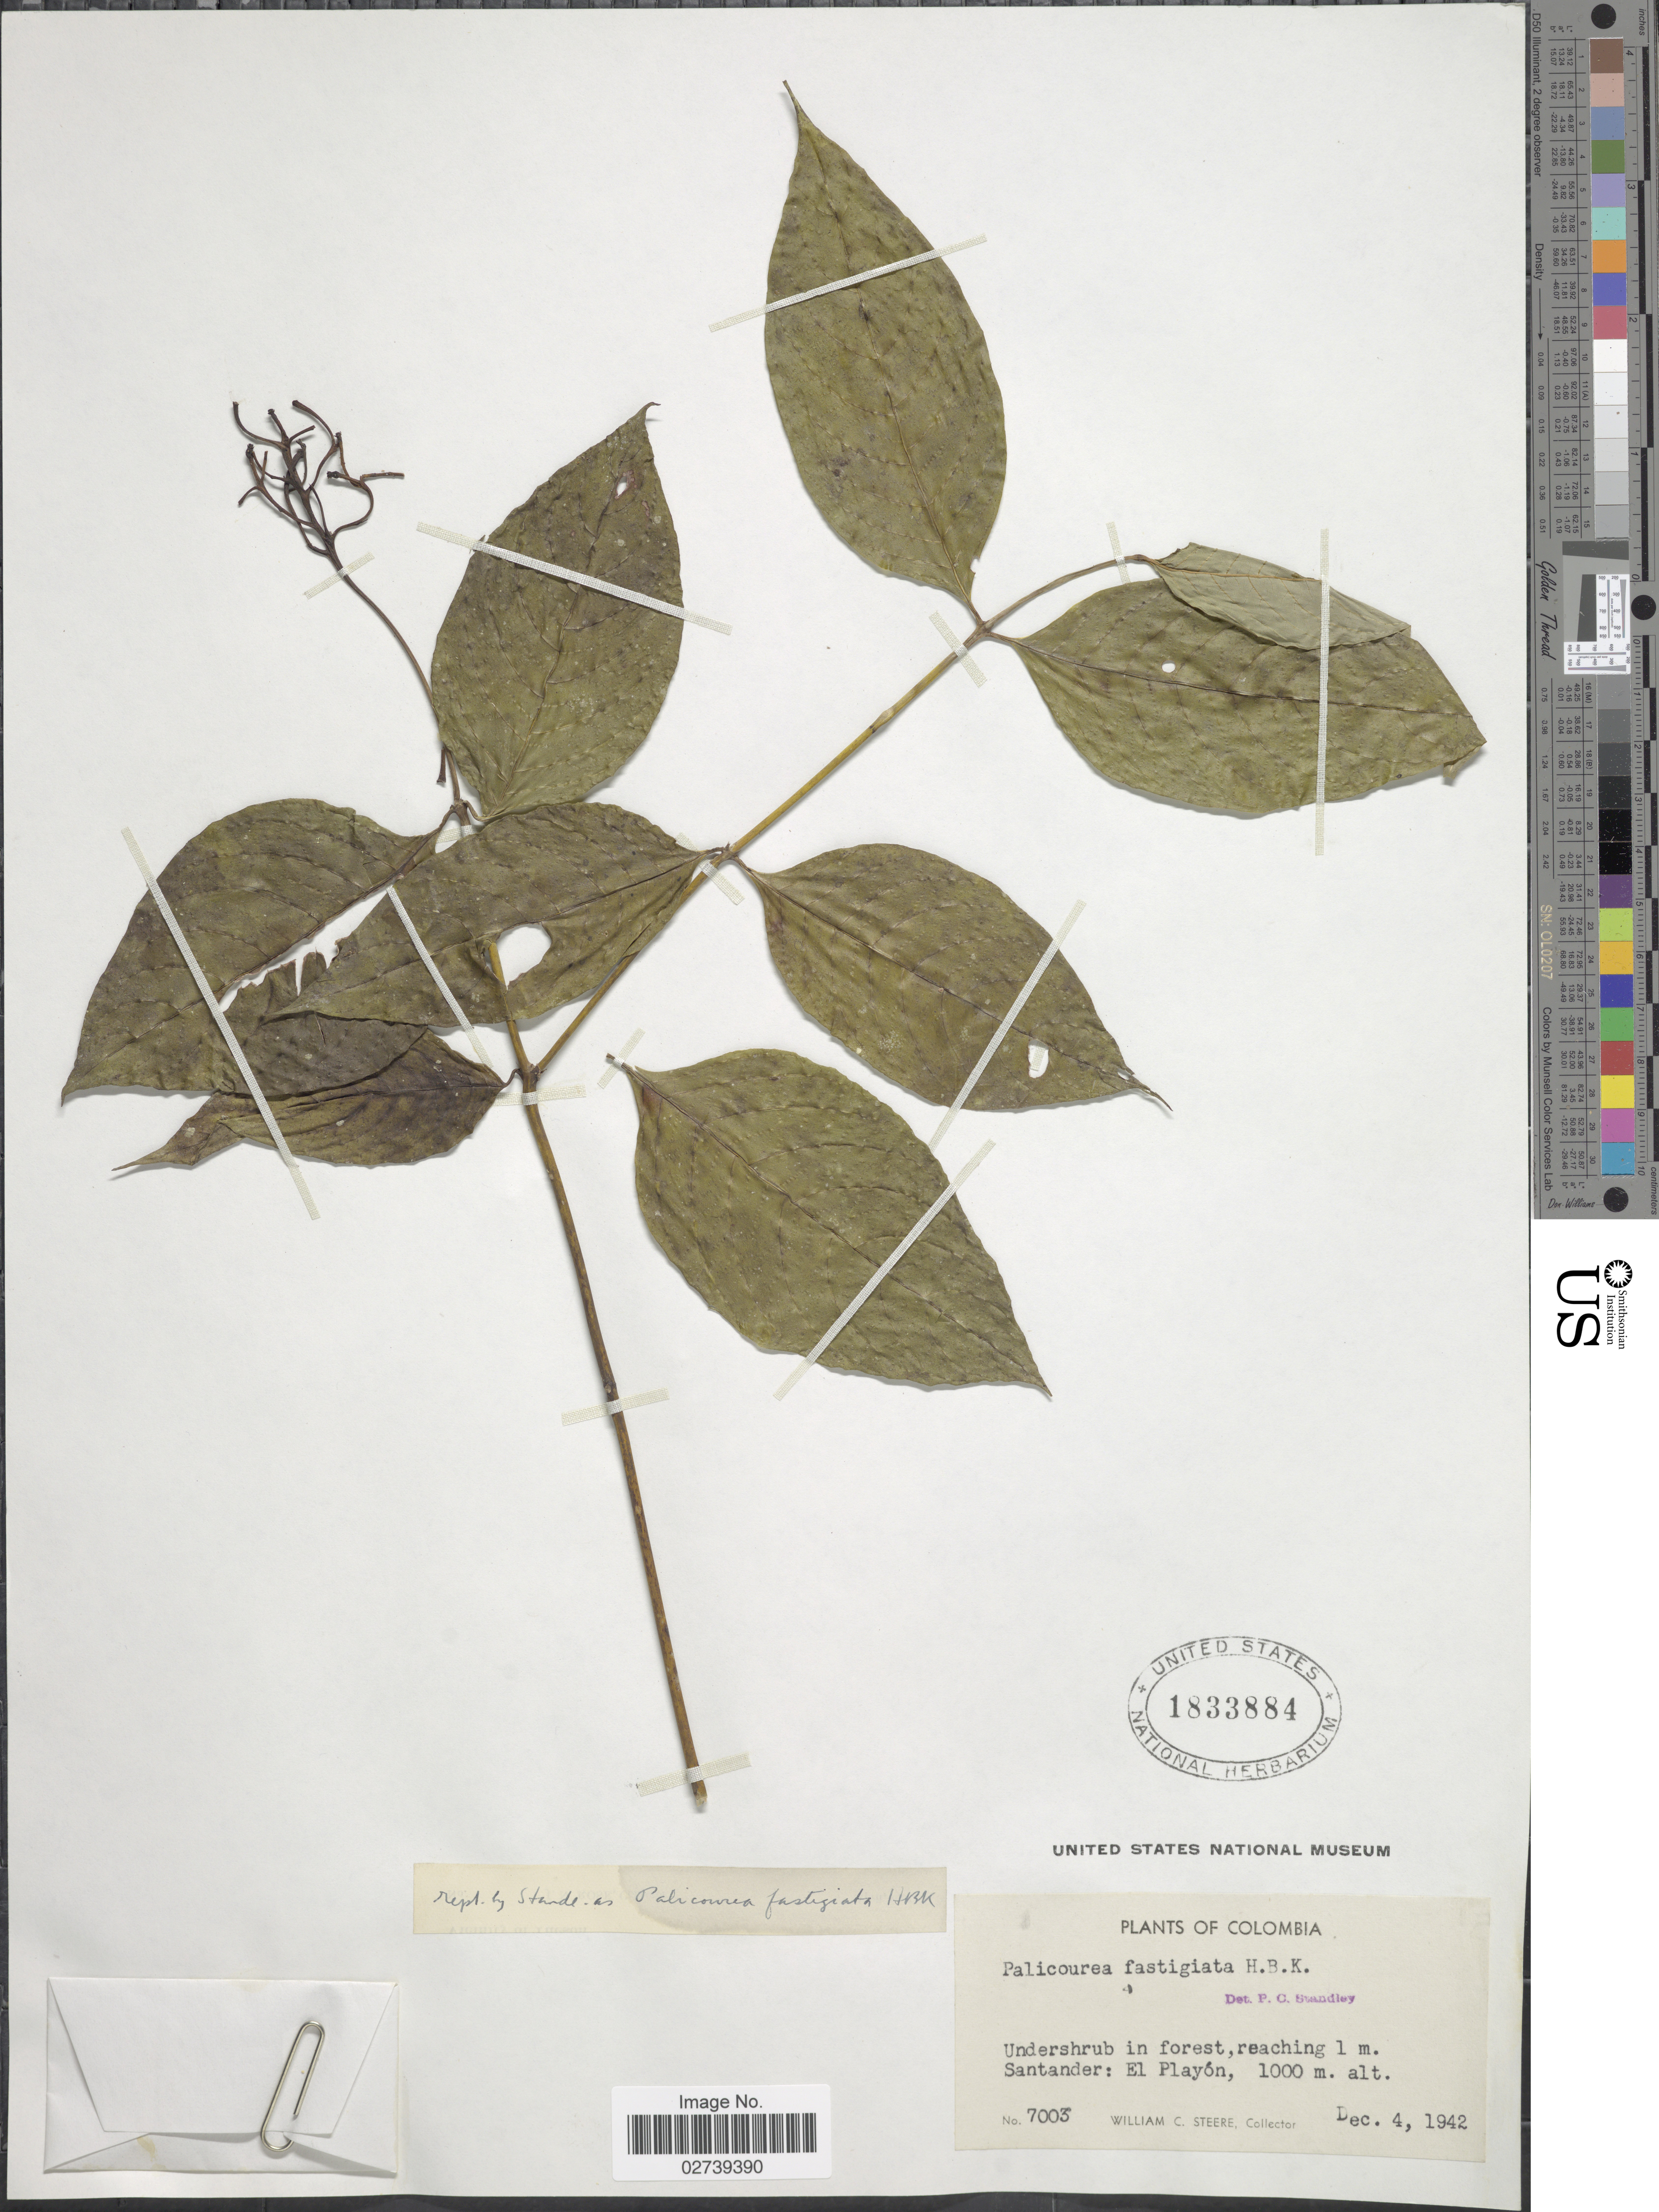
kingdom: Plantae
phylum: Tracheophyta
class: Magnoliopsida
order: Gentianales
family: Rubiaceae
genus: Palicourea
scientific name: Palicourea crocea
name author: (Sw.) Schult.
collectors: W. C. Steere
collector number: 7003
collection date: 1942-12-04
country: Colombia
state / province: Santander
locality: El Playon.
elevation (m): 1000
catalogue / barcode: US 1833884